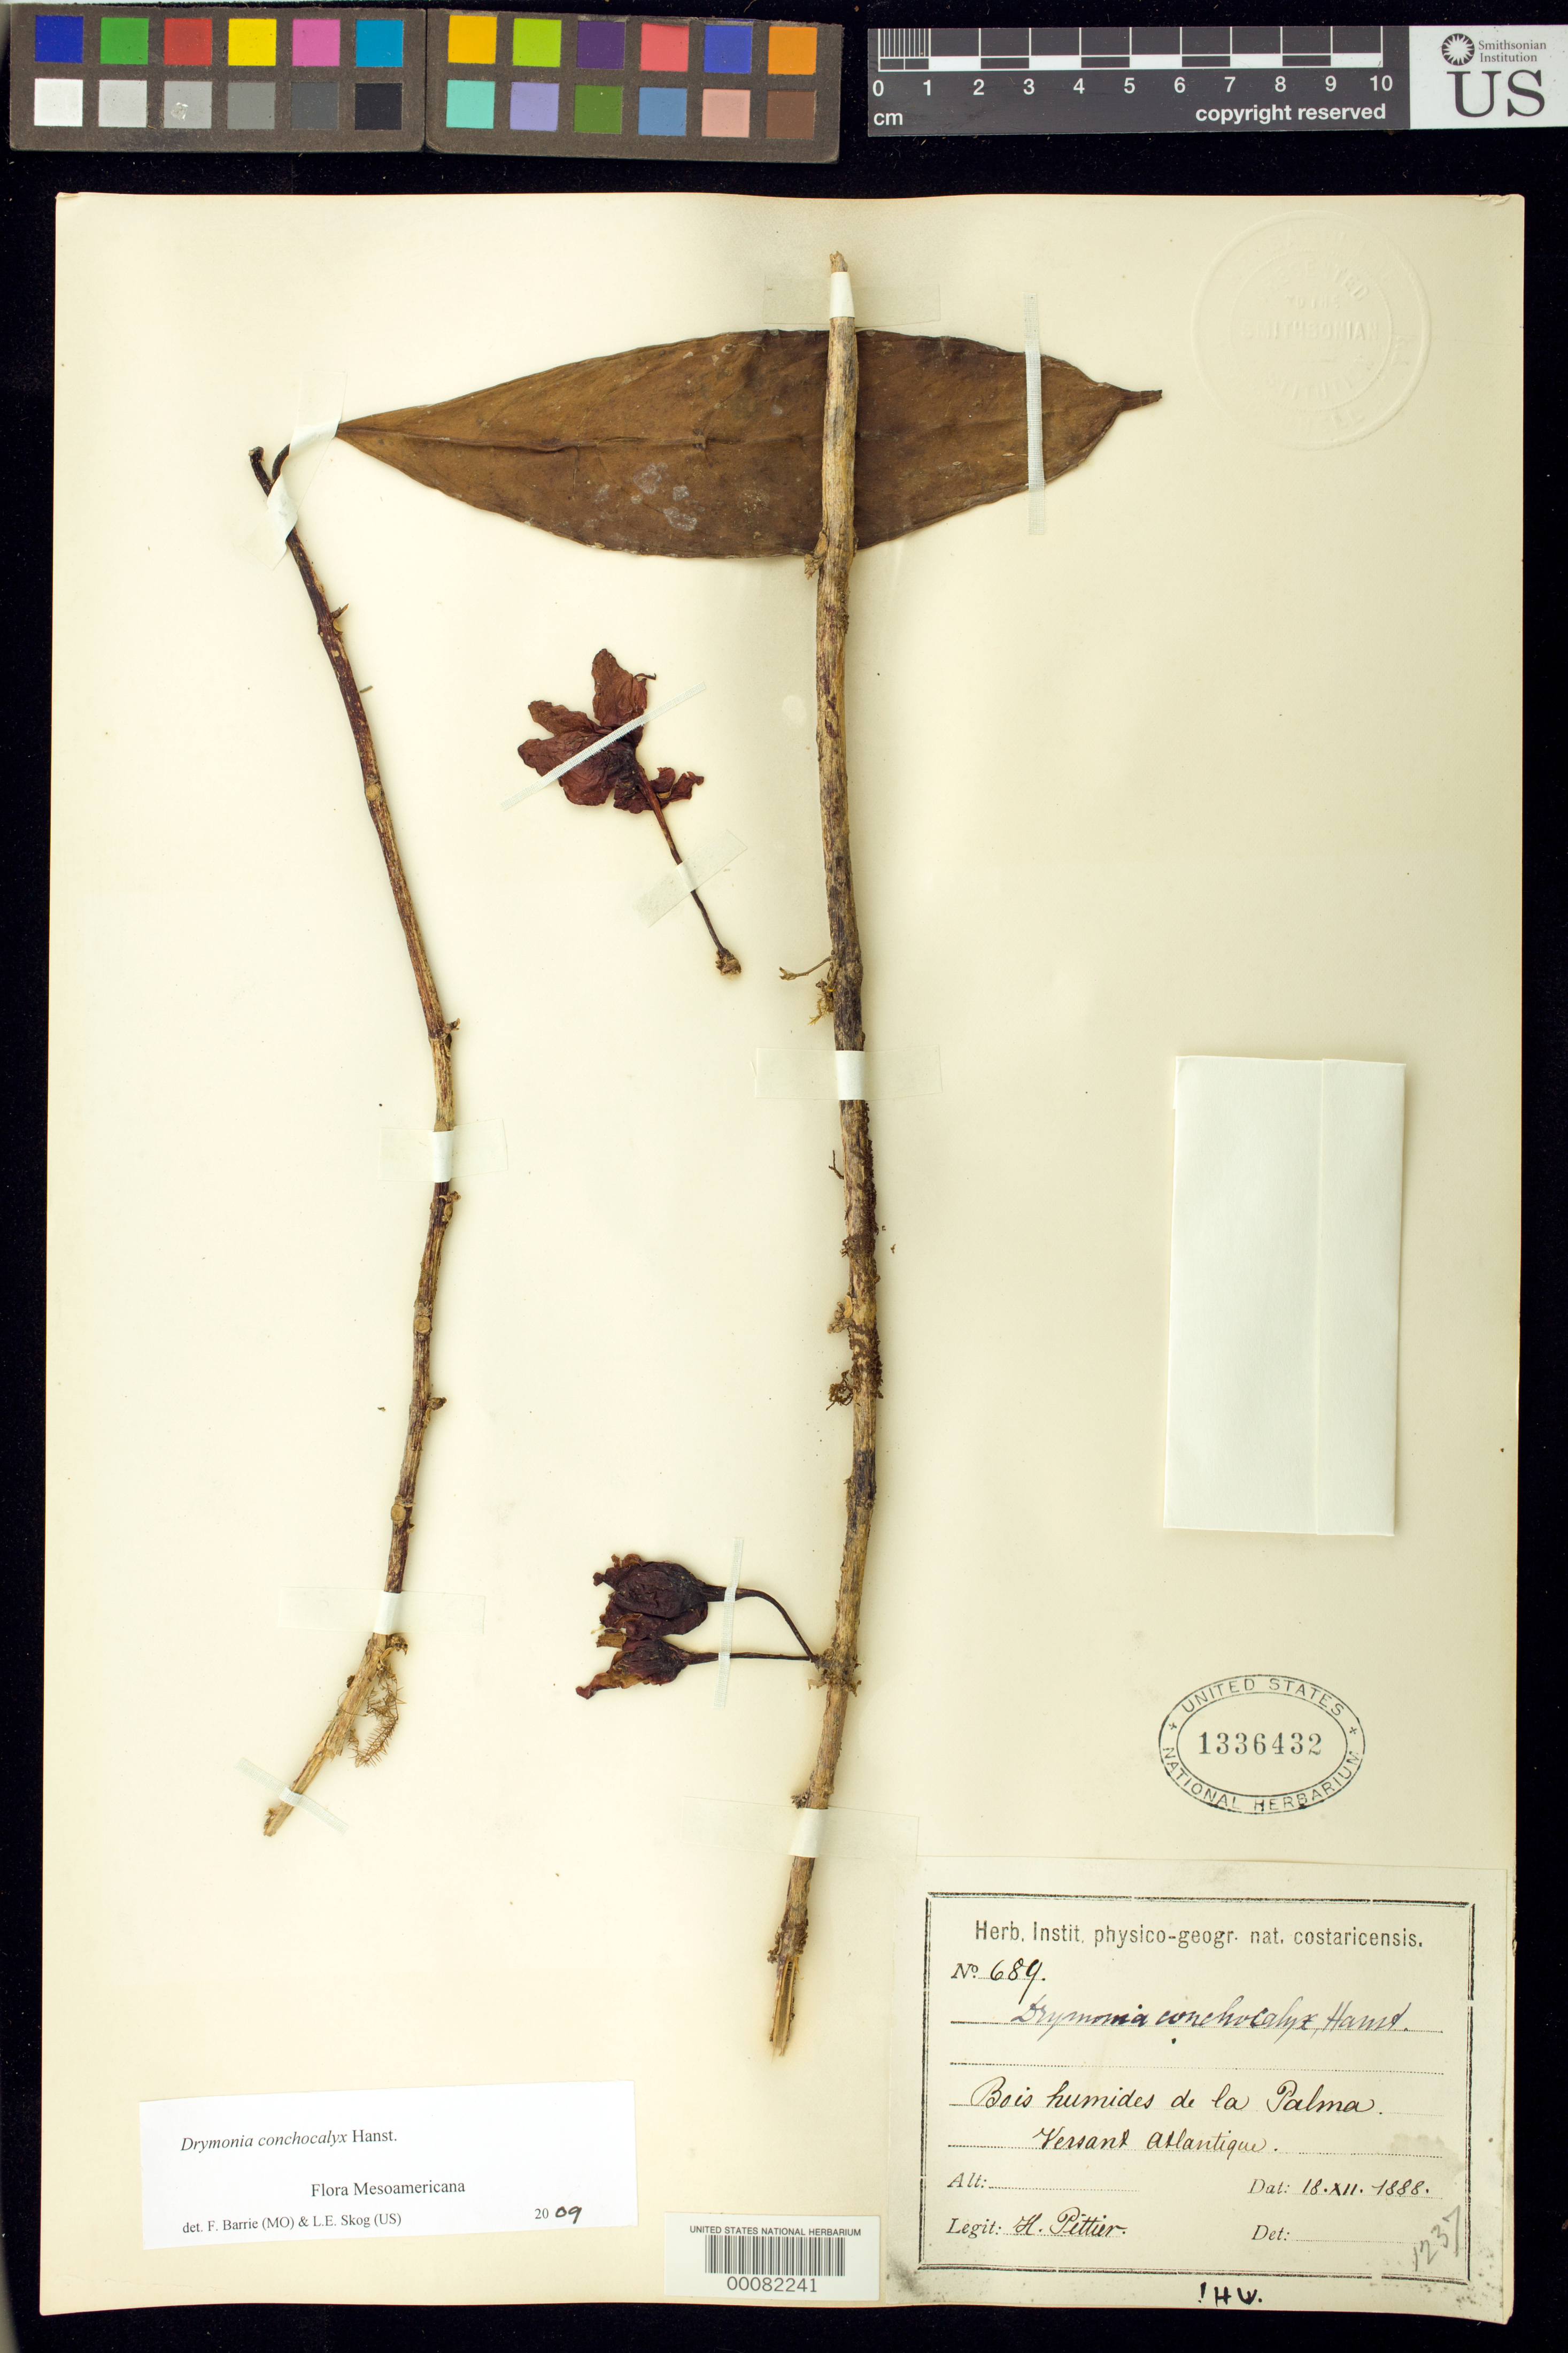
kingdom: Plantae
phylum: Tracheophyta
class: Magnoliopsida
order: Lamiales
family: Gesneriaceae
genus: Drymonia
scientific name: Drymonia conchocalyx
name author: Hanst.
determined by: Clark, J. L., (SEL), The Marie Selby Botanical Garden (UNITED STATES)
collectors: H. F. Pittier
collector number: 689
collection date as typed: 18 Dec 1888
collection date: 1888-12-18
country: Costa Rica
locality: La Palma, Atlantic slope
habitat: Humid woods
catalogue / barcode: US 1336432